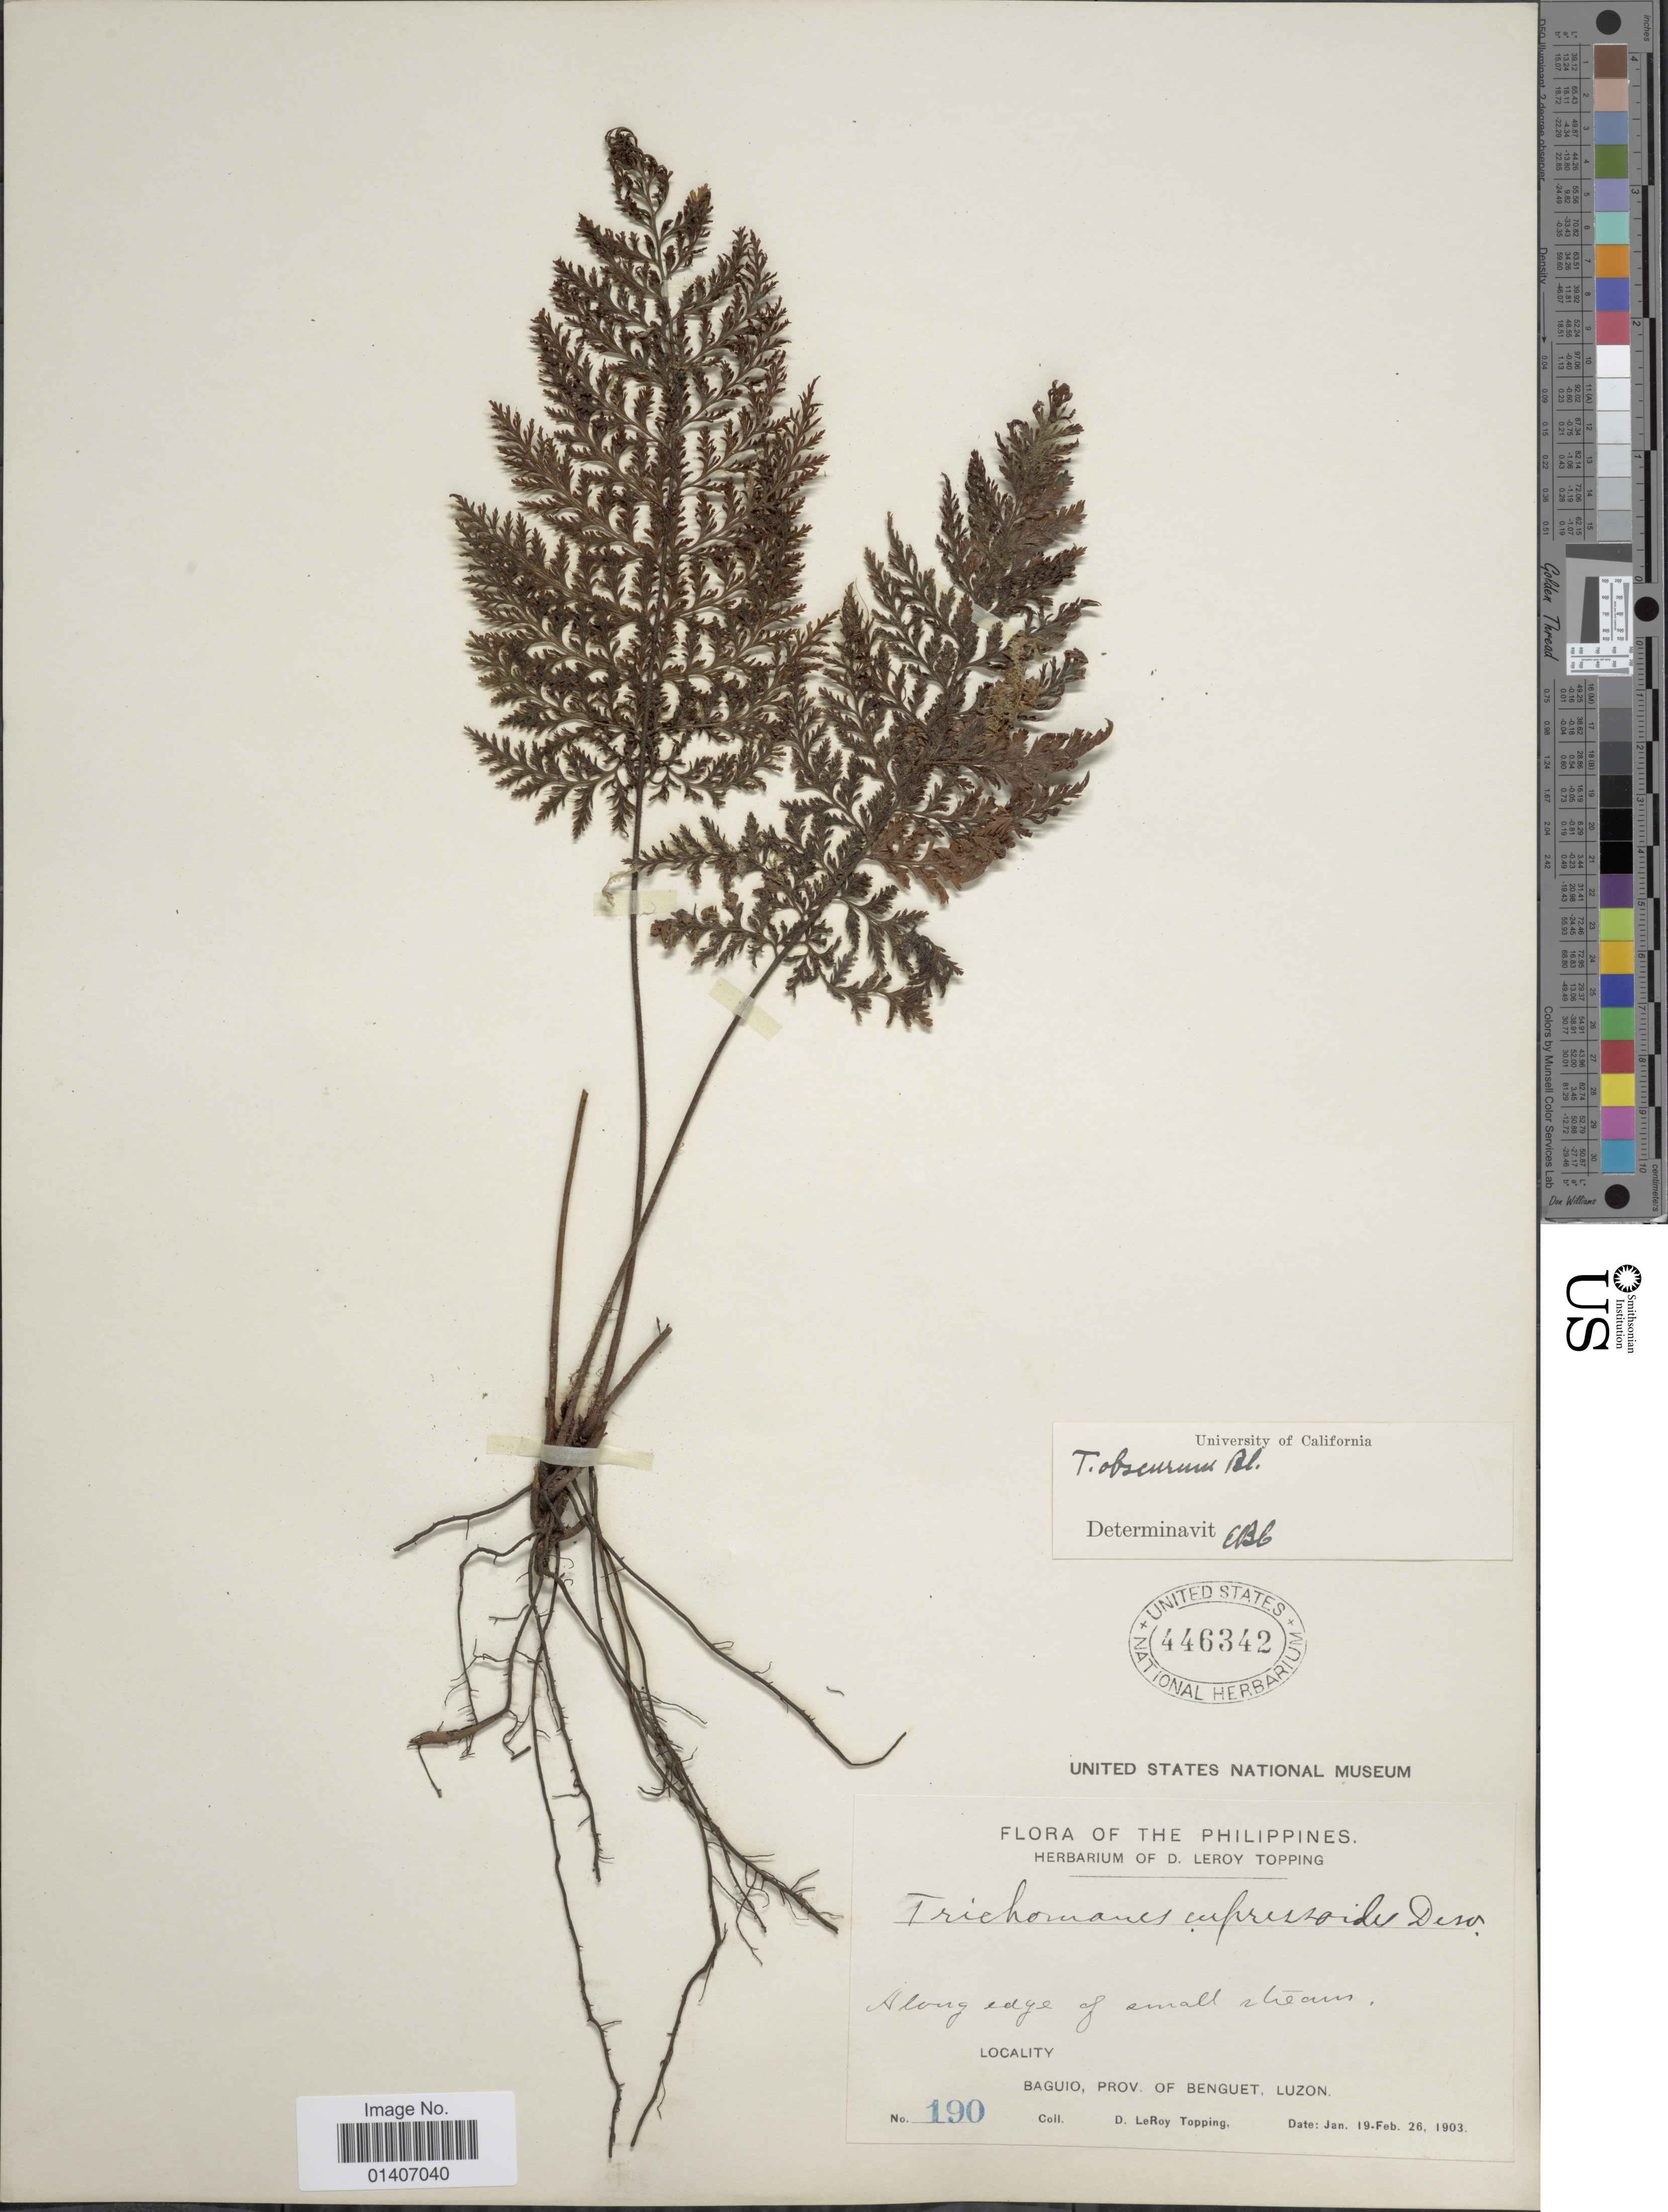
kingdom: Plantae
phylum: Tracheophyta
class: Polypodiopsida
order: Hymenophyllales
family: Hymenophyllaceae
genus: Abrodictyum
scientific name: Abrodictyum obscurum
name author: (Blume) Ebihara & K. Iwats.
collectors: D. L. Topping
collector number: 190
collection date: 1903-01-19/1903-02-26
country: Philippines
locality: Baguio, prob. of Benguet, Luzon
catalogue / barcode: US 446342